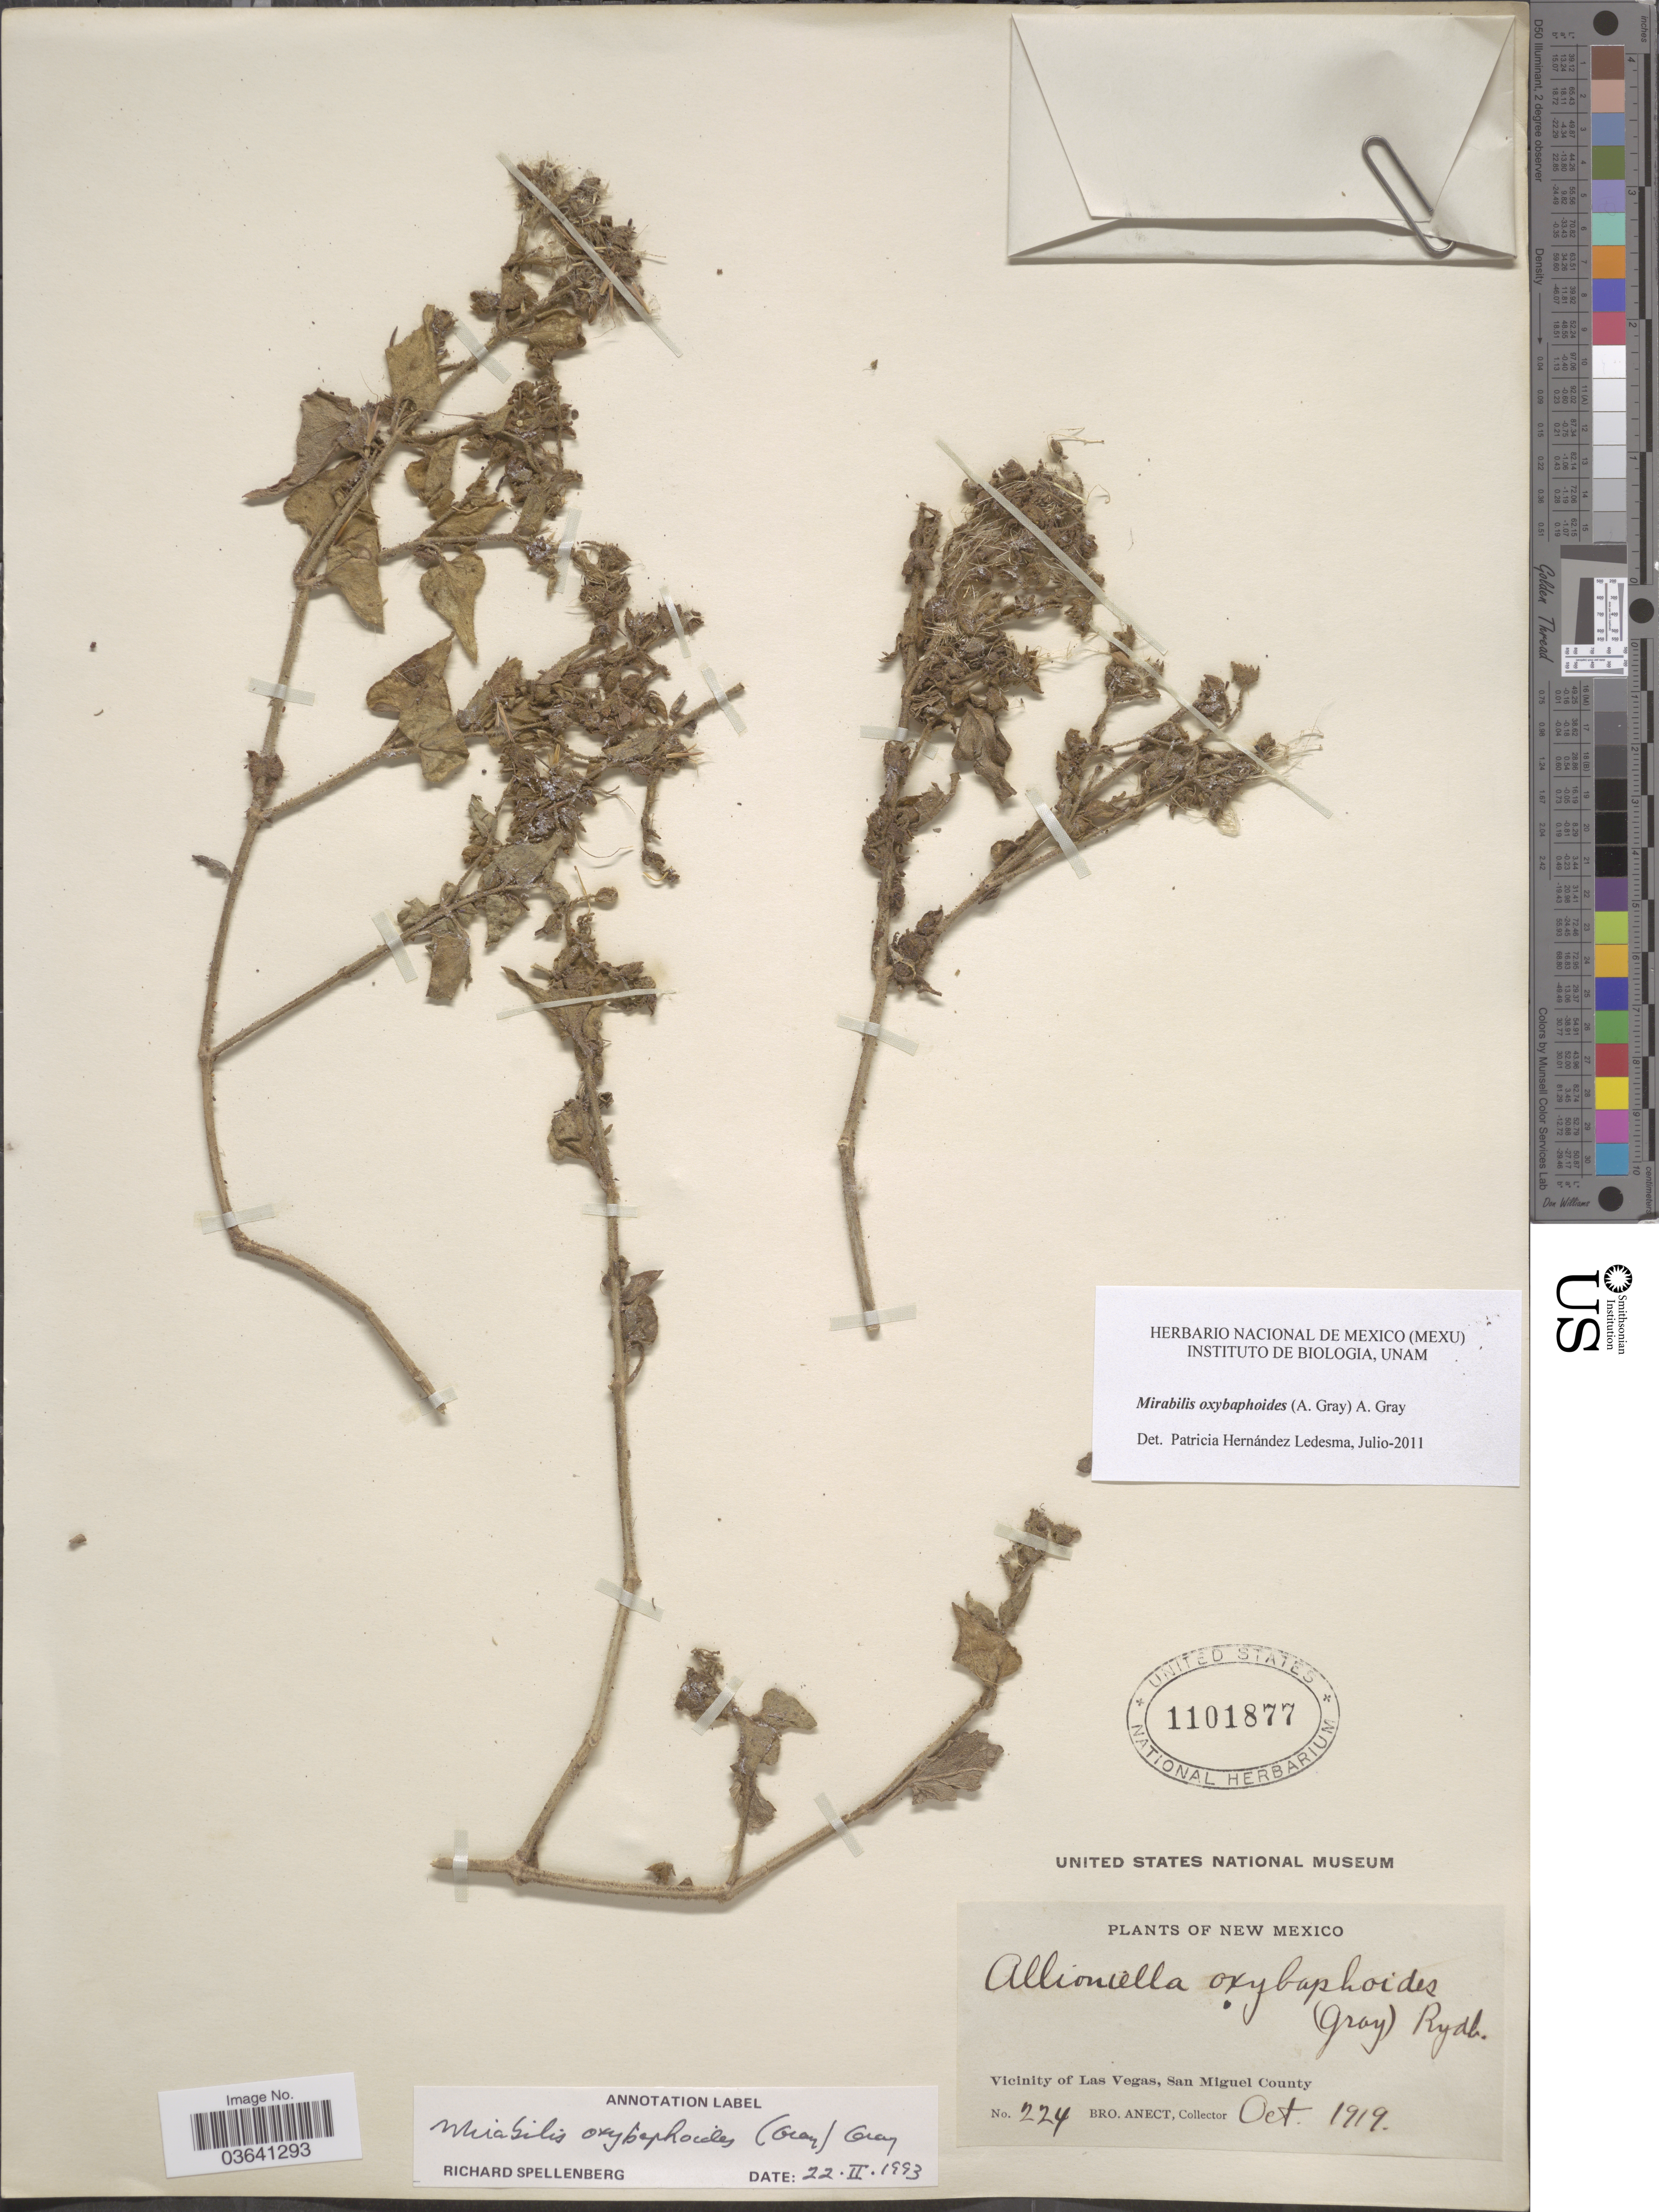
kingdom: Plantae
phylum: Tracheophyta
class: Magnoliopsida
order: Caryophyllales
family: Nyctaginaceae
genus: Mirabilis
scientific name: Mirabilis oxybaphoides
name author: (A. Gray) A. Gray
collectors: B. Anect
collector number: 224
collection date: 1919-10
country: United States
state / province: New Mexico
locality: Vicinity of Las Vegas, San Miguel County.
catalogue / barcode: US 1101877